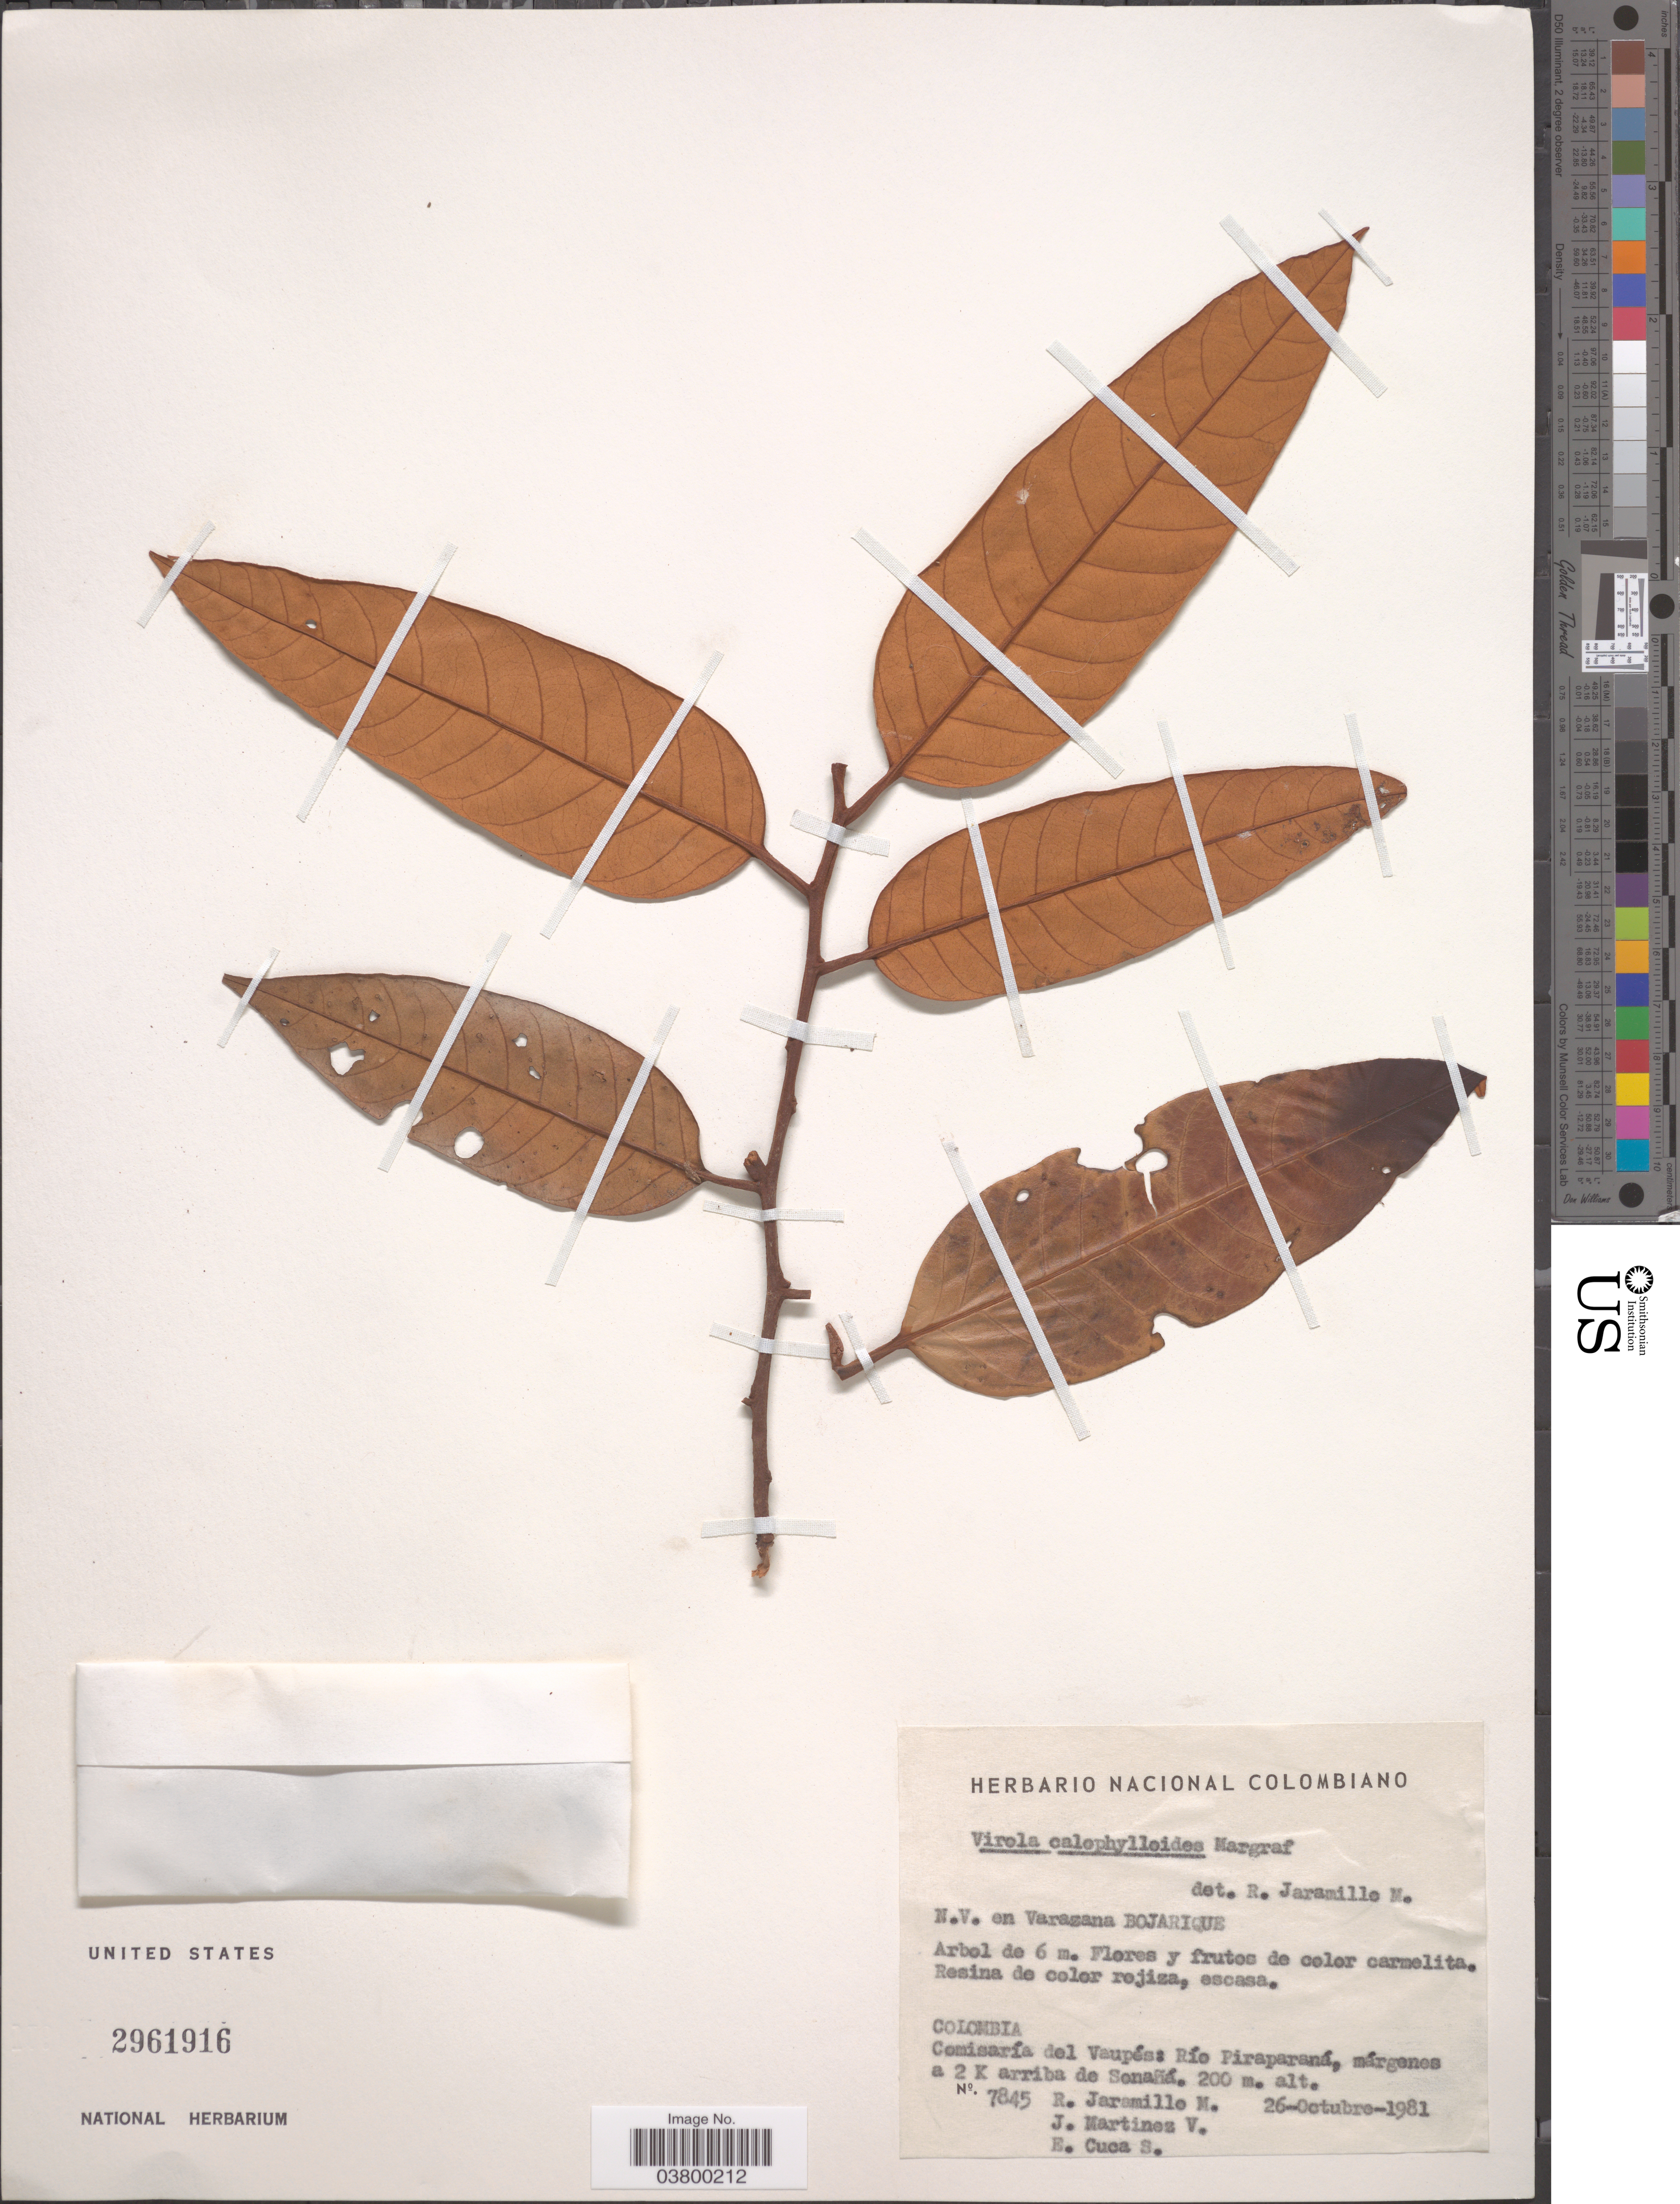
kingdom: Plantae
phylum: Tracheophyta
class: Magnoliopsida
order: Magnoliales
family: Myristicaceae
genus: Virola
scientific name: Virola calophylla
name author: (Spruce) Warb.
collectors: R. Jaramillo M., J. Martínez & E. Cuca S.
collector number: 7845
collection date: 1981-10-16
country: Colombia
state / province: Vaupés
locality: Comisaría del Vaupés: Río Piraparaná, márgenes a 2 K arriba de Sonañá.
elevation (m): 200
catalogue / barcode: US 2961916